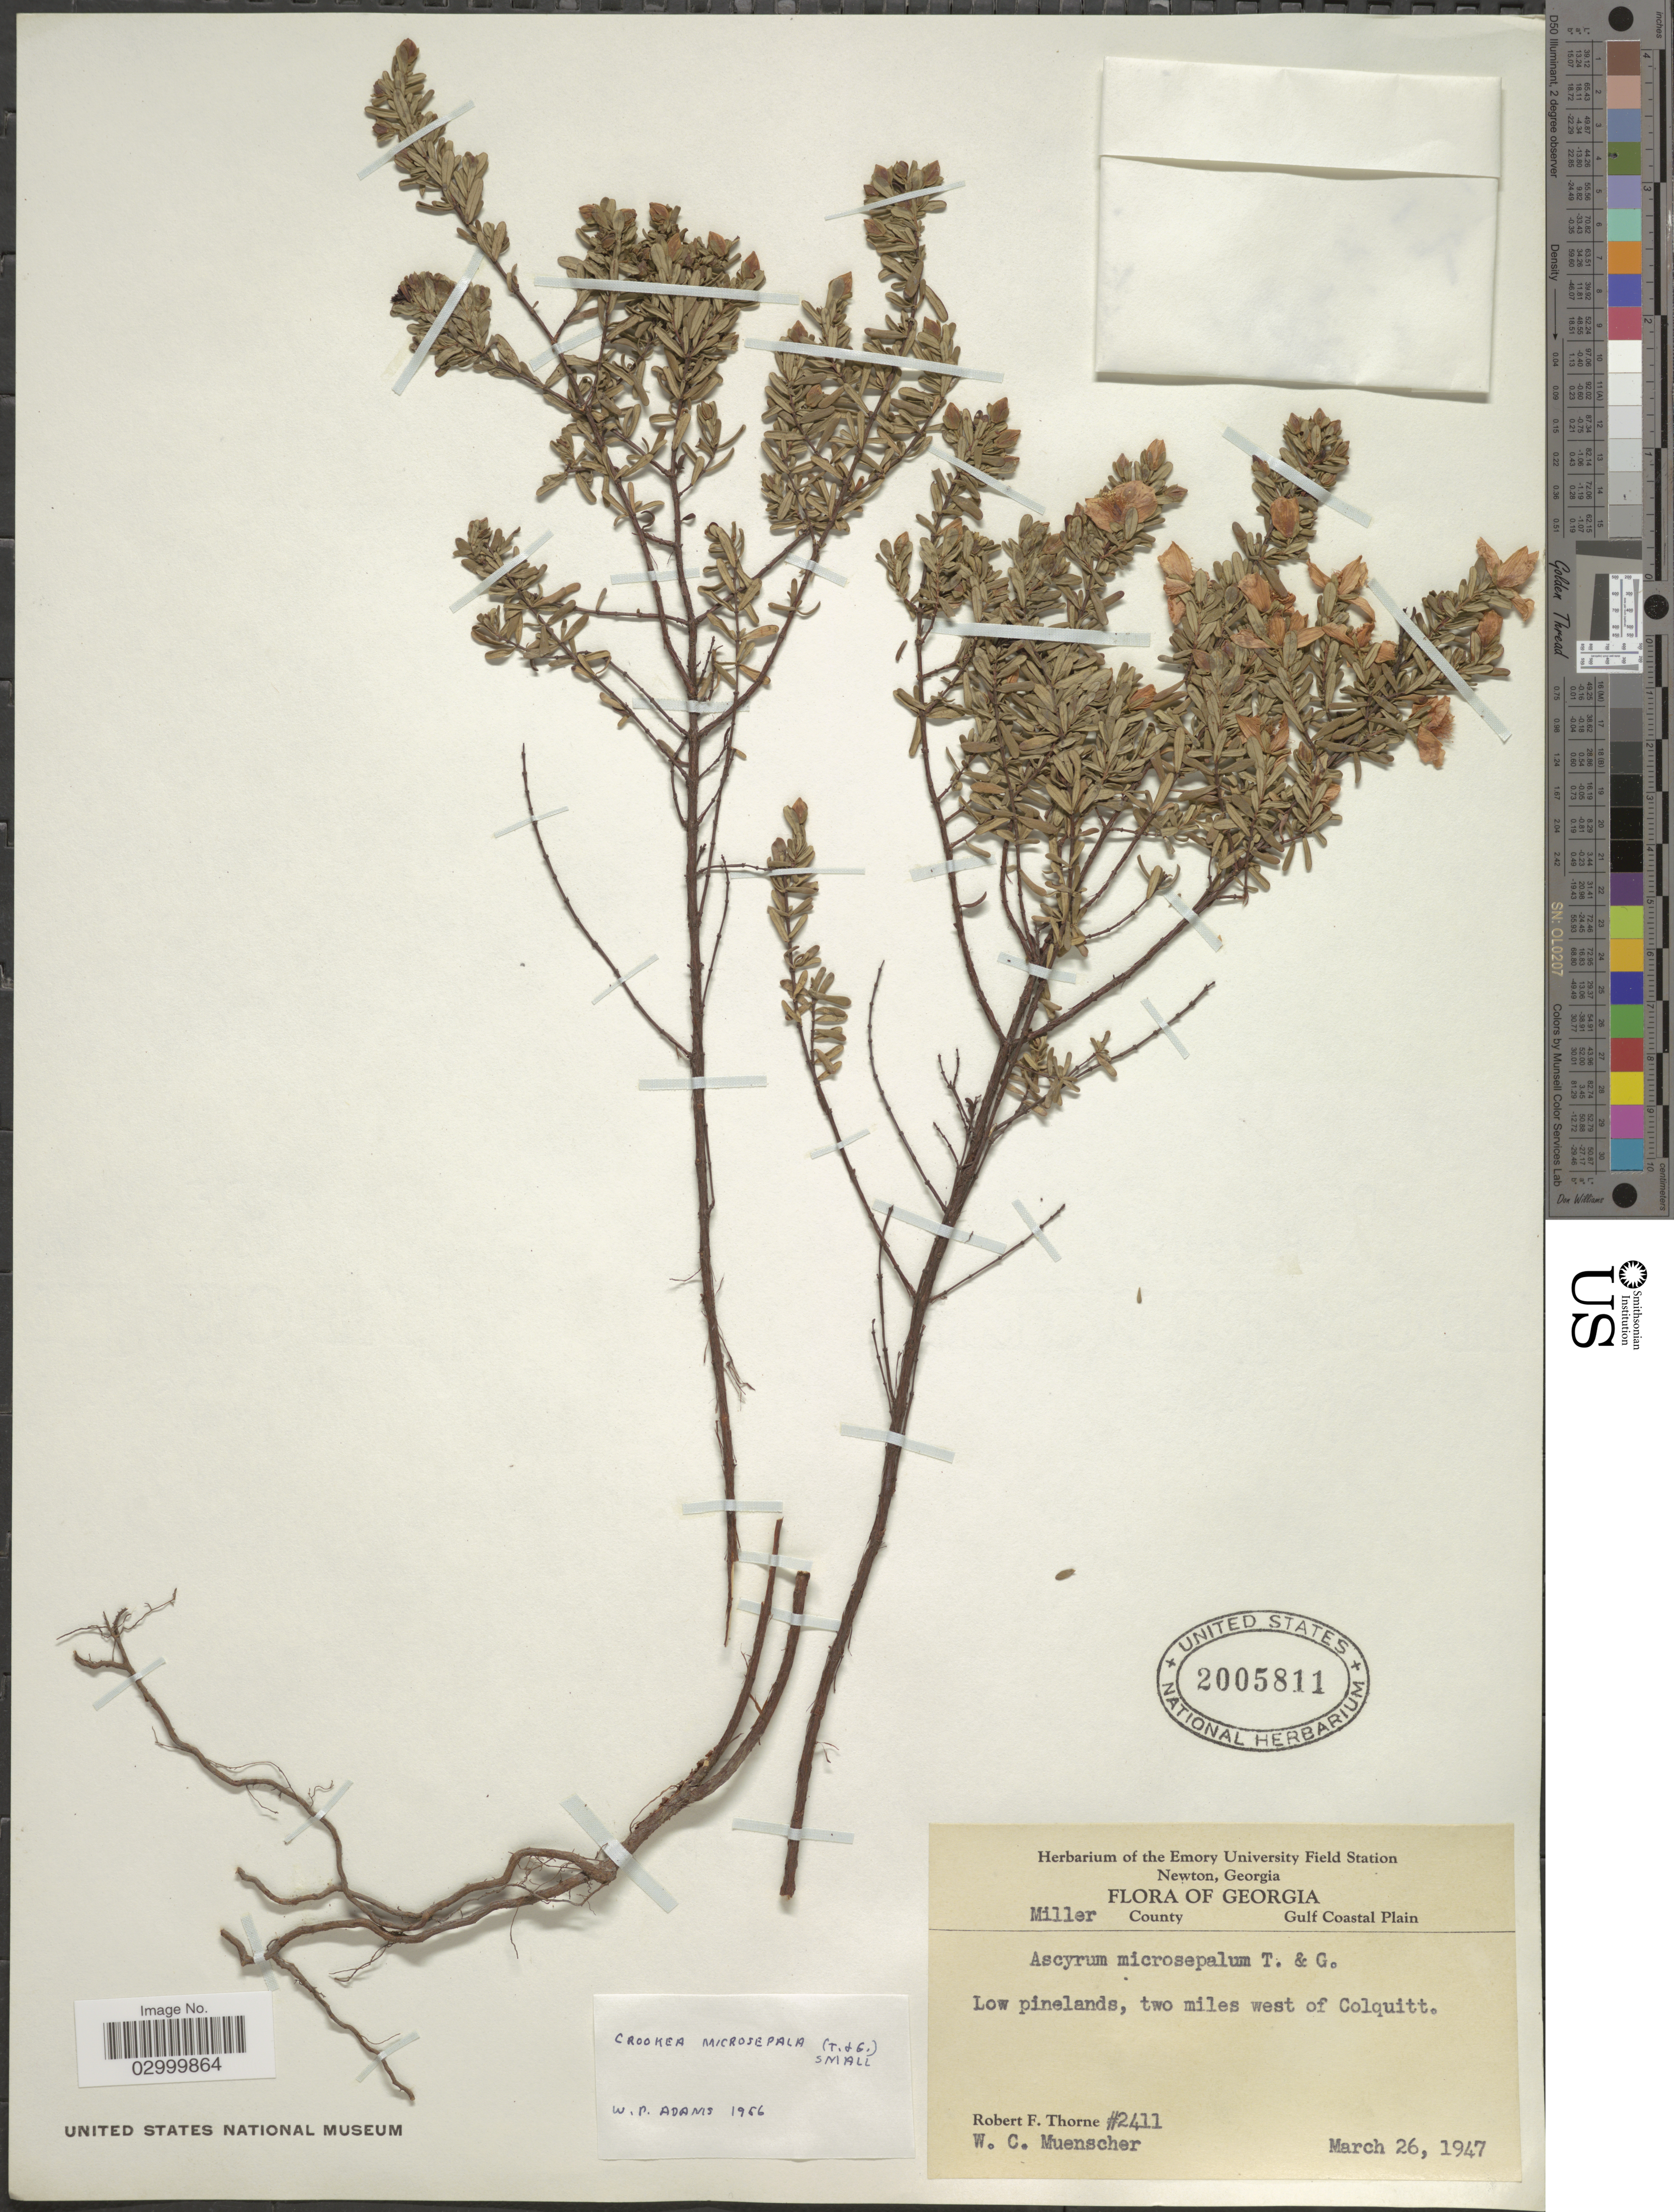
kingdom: Plantae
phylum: Tracheophyta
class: Magnoliopsida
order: Malpighiales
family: Hypericaceae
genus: Hypericum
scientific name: Hypericum microsepalum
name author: (Torr. & A. Gray) A. Gray ex S. Watson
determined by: Strong, Mark T., (BOT), Smithsonian Institution - National Museum of Natural History (UNITED STATES)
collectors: R. F. Thorne & W. Muenscher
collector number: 2411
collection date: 1947-03-26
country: United States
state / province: Georgia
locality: Miller County. Gulf Coastal Plain. Low pinelands, two miles west of Colquitt.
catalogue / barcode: US 2005811